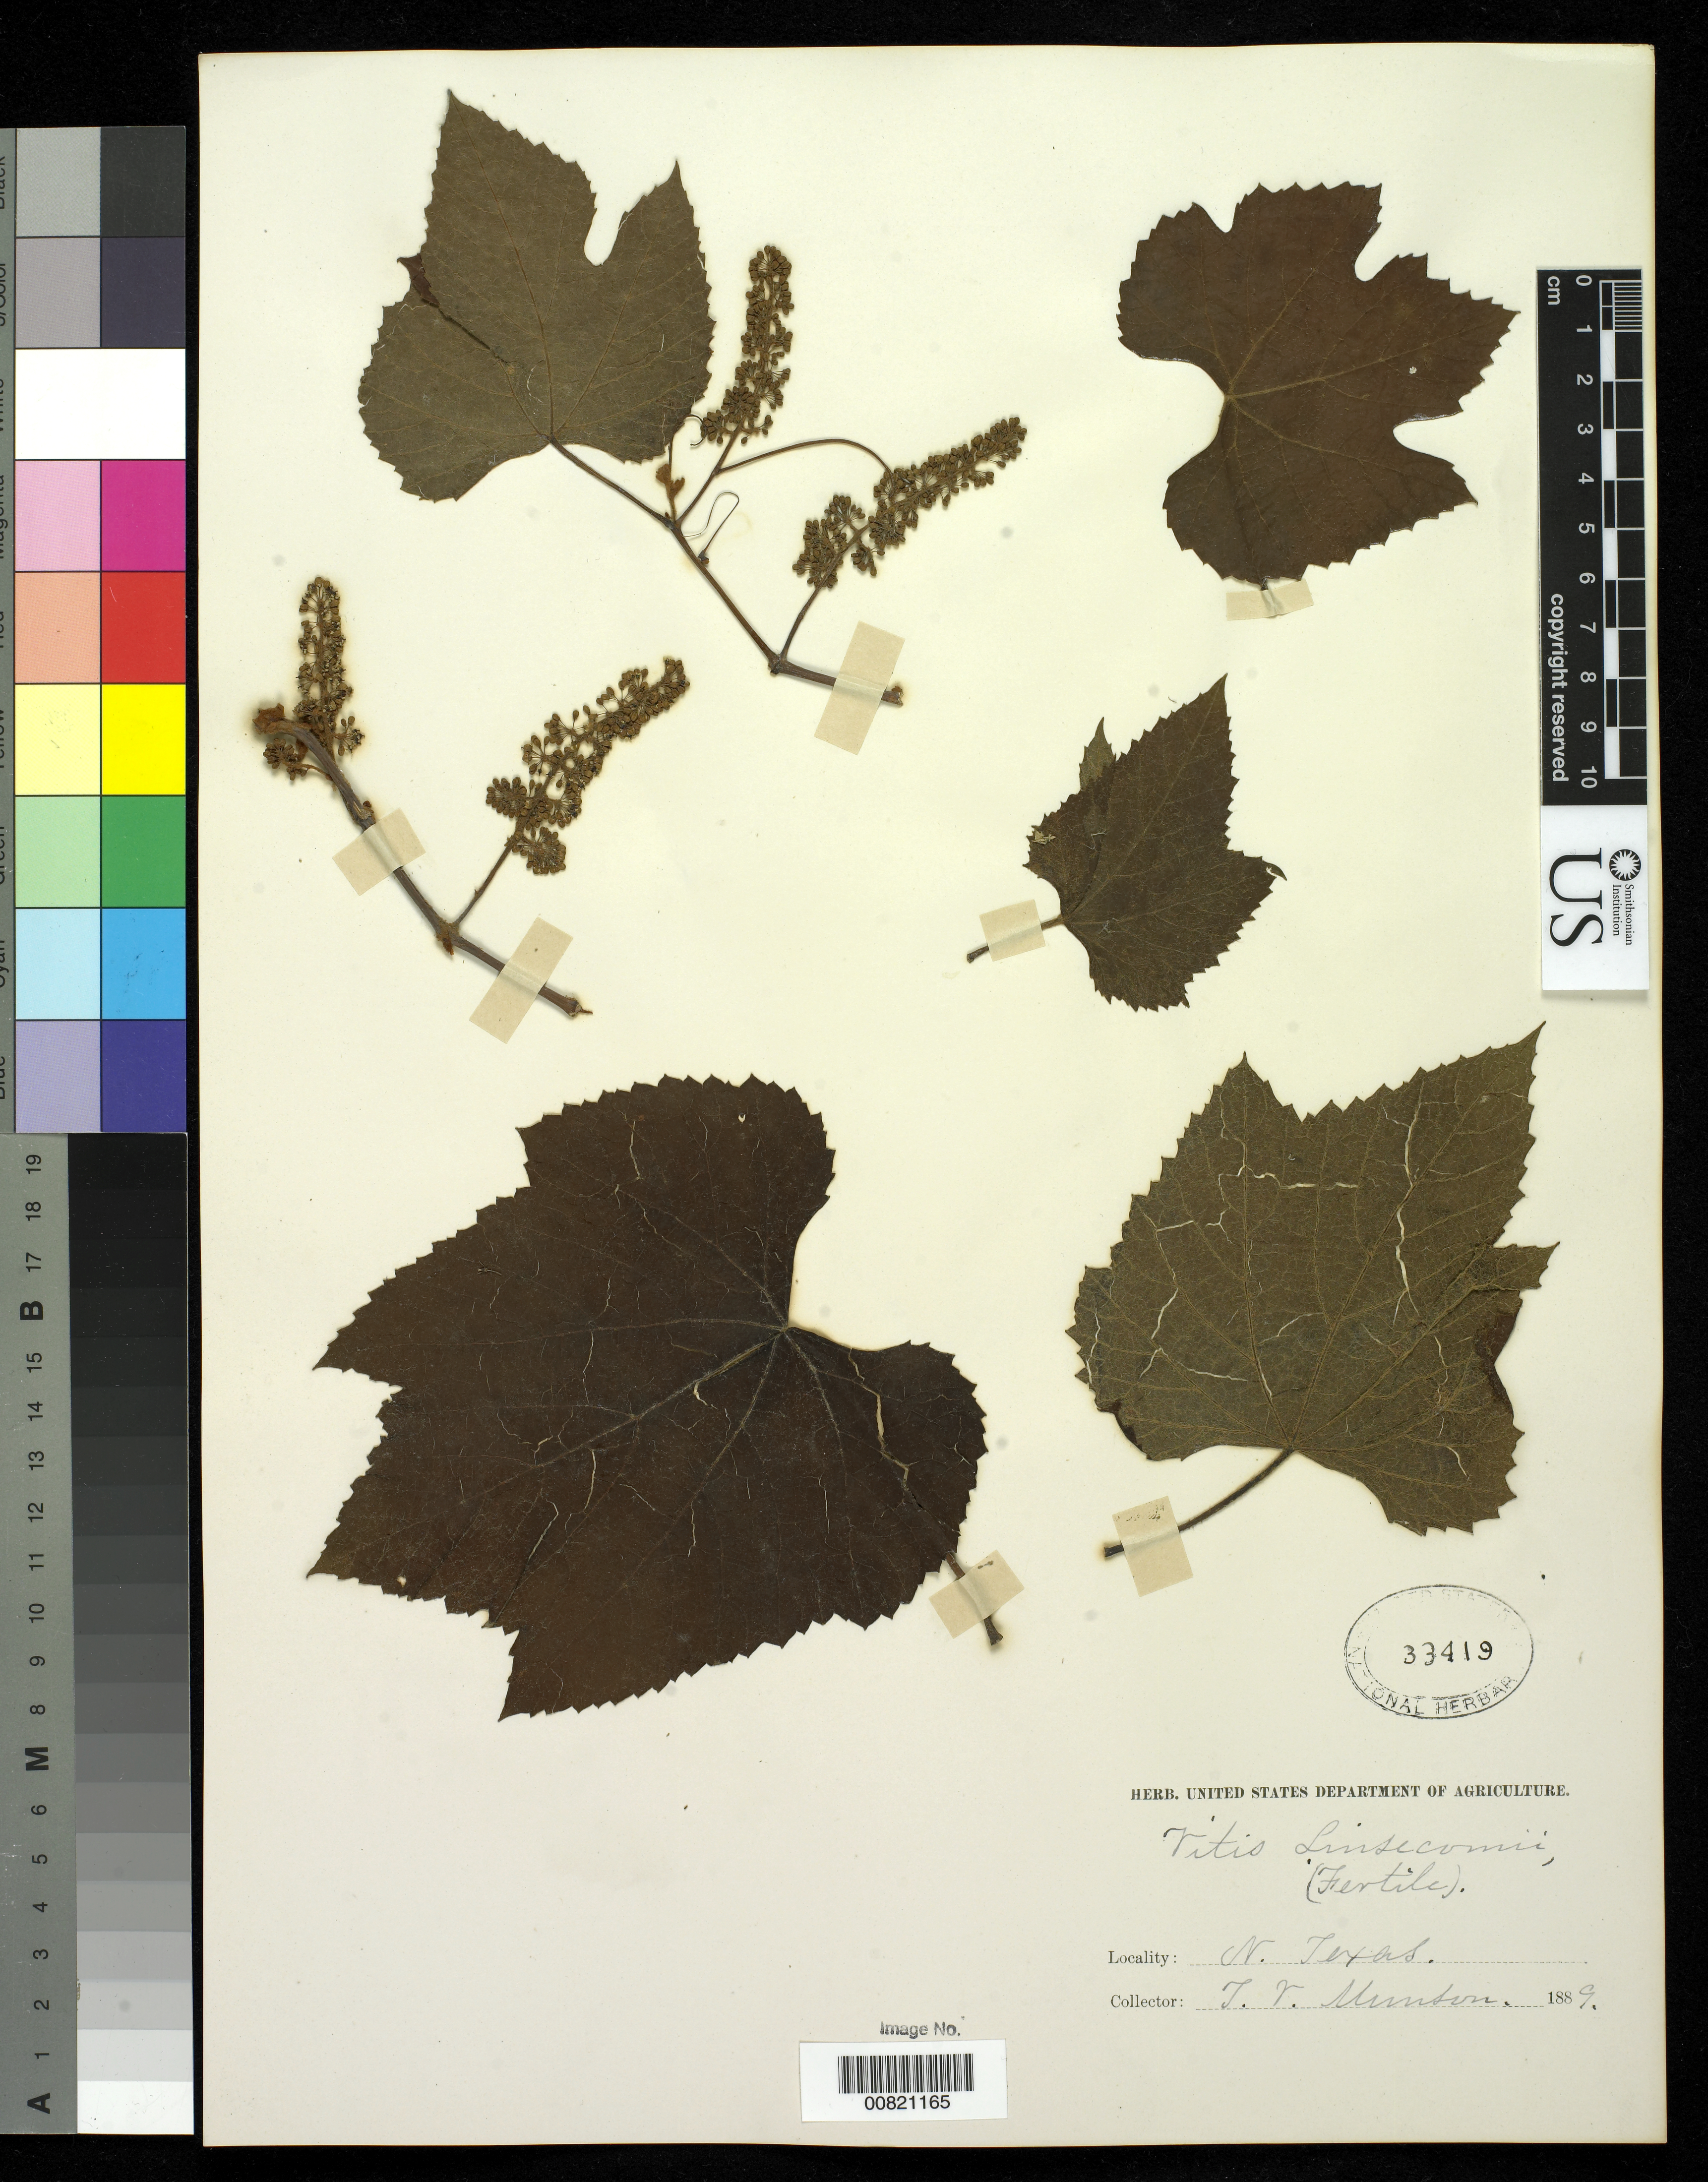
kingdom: Plantae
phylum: Tracheophyta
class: Magnoliopsida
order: Vitales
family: Vitaceae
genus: Vitis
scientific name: Vitis linsecomii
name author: Buckley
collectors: T. V. Munson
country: United States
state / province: Texas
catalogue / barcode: US 33419